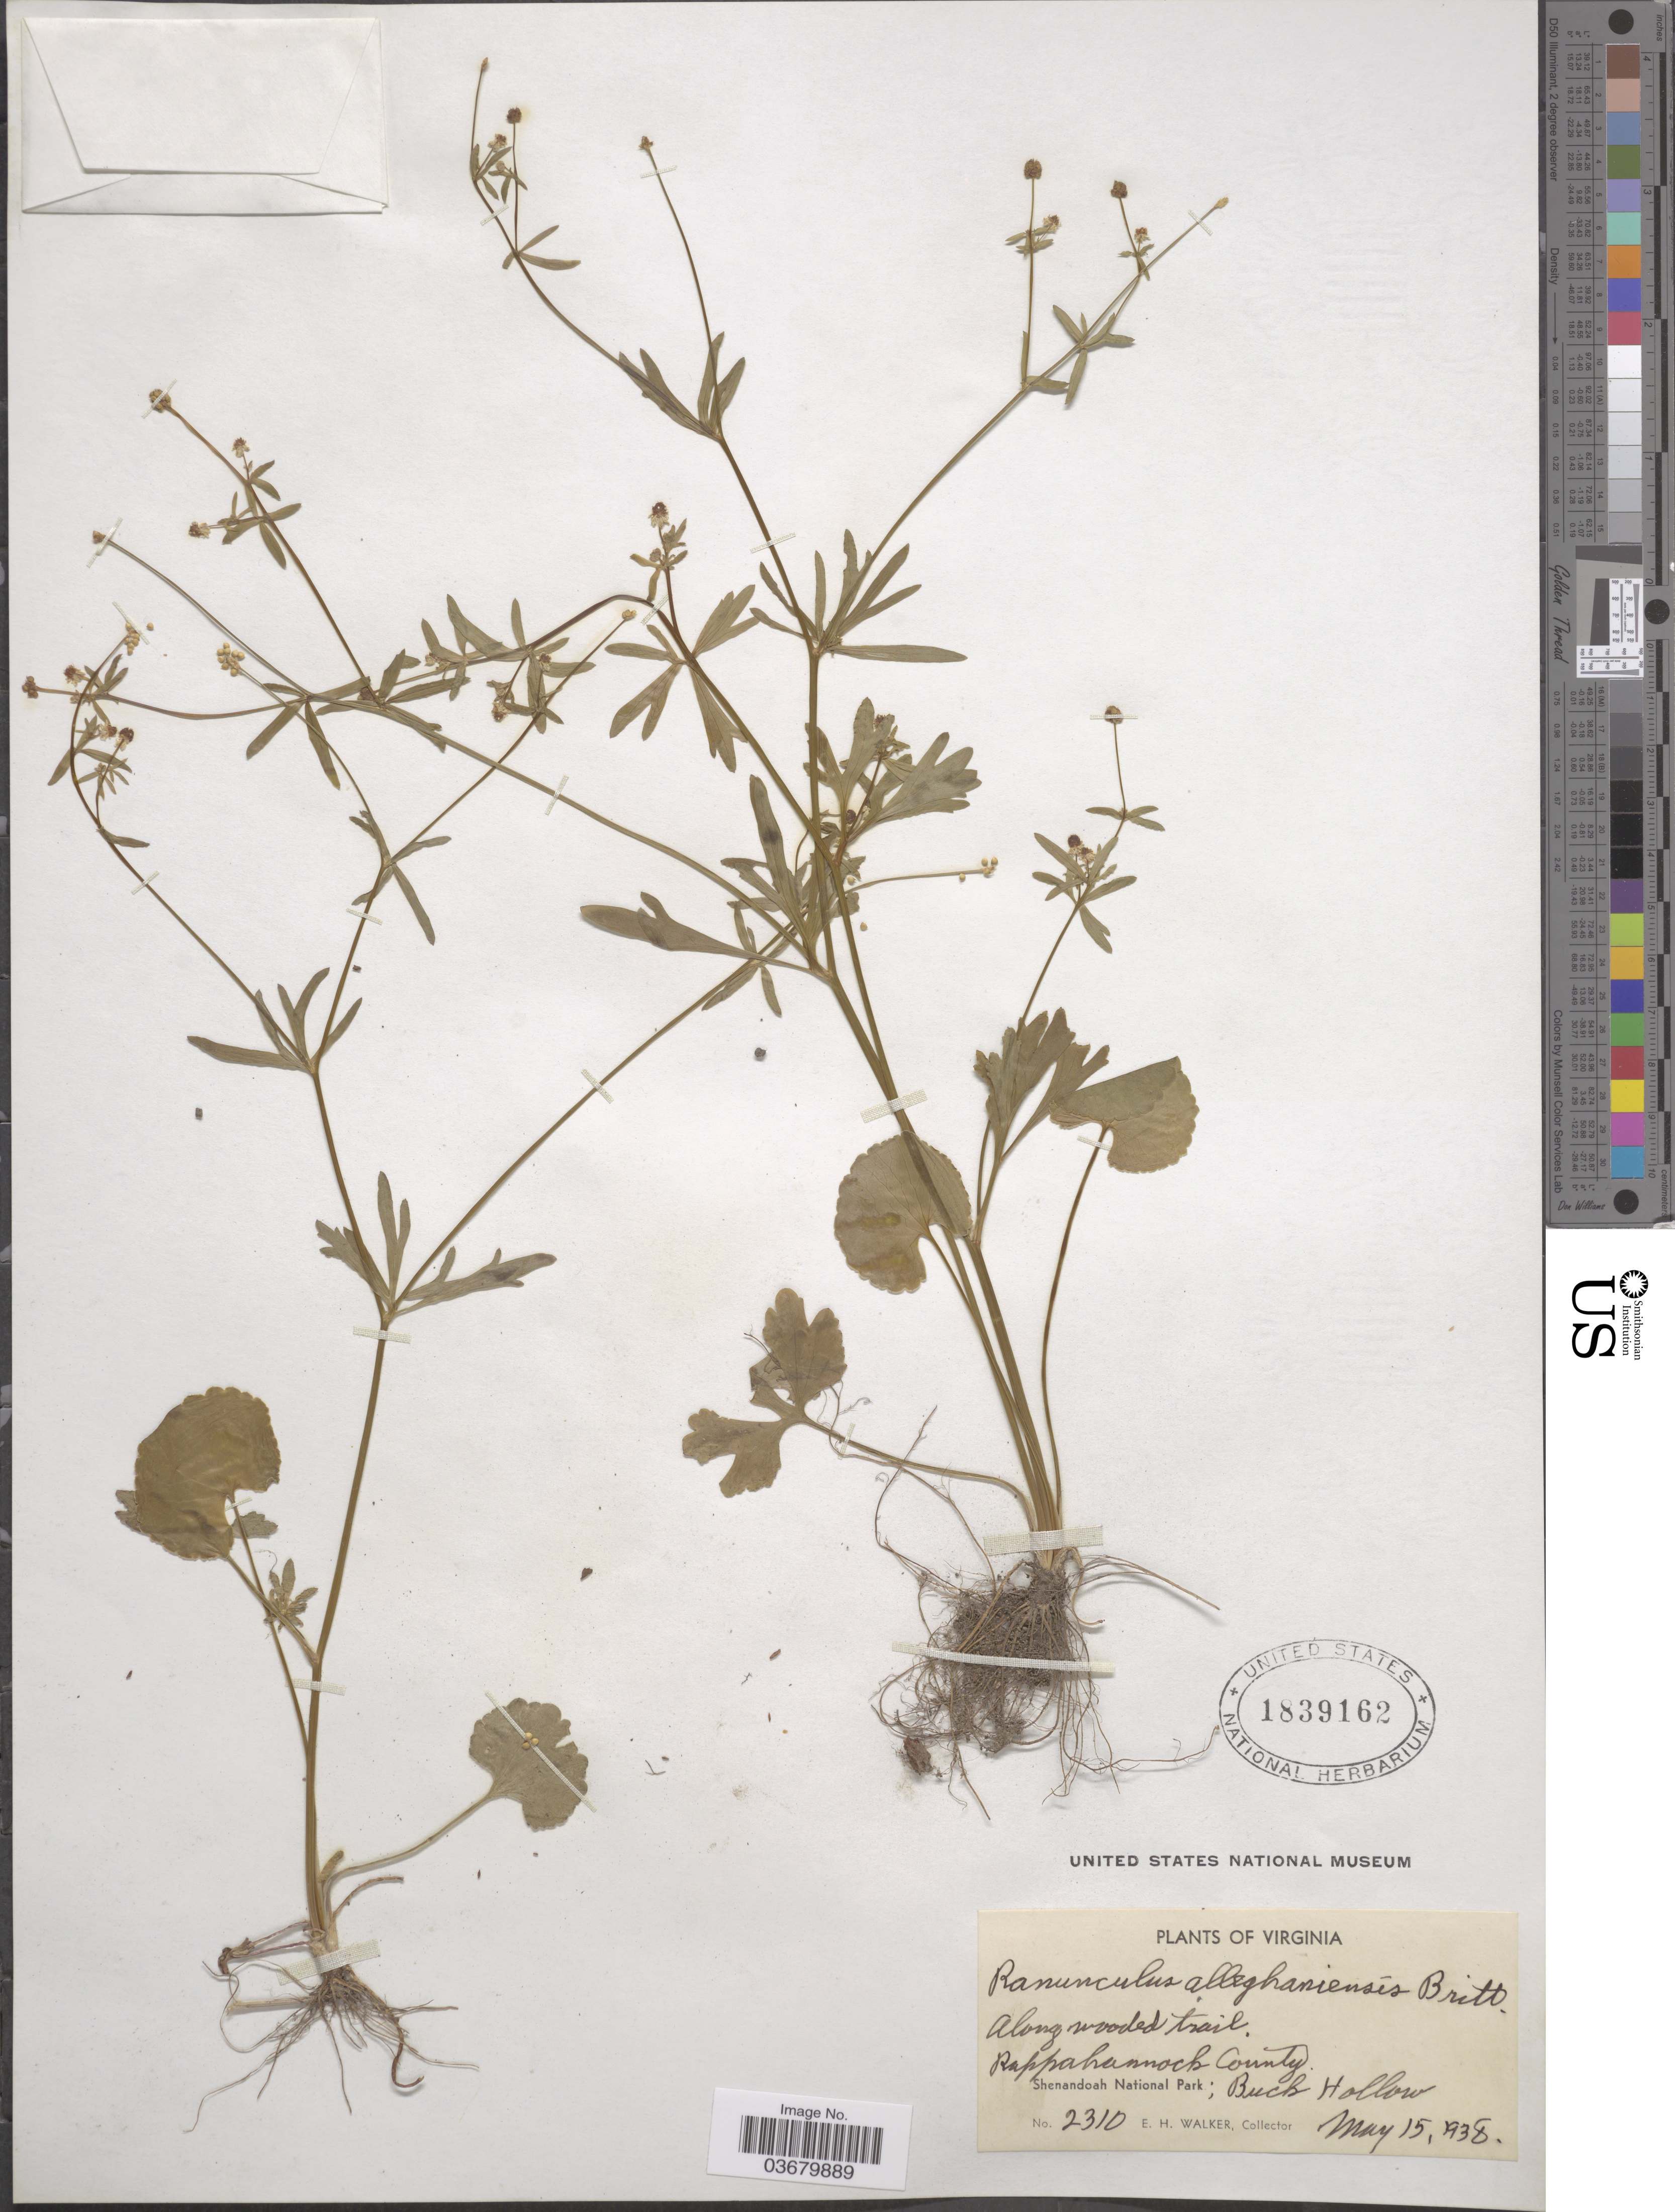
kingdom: Plantae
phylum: Tracheophyta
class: Magnoliopsida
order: Ranunculales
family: Ranunculaceae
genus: Ranunculus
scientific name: Ranunculus allegheniensis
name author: Britton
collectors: E. H. Walker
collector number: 2310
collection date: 1938-05-15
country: United States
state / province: Virginia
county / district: Rappahannock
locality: Shenandoah National Park; Buck Hollow.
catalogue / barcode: US 1839162